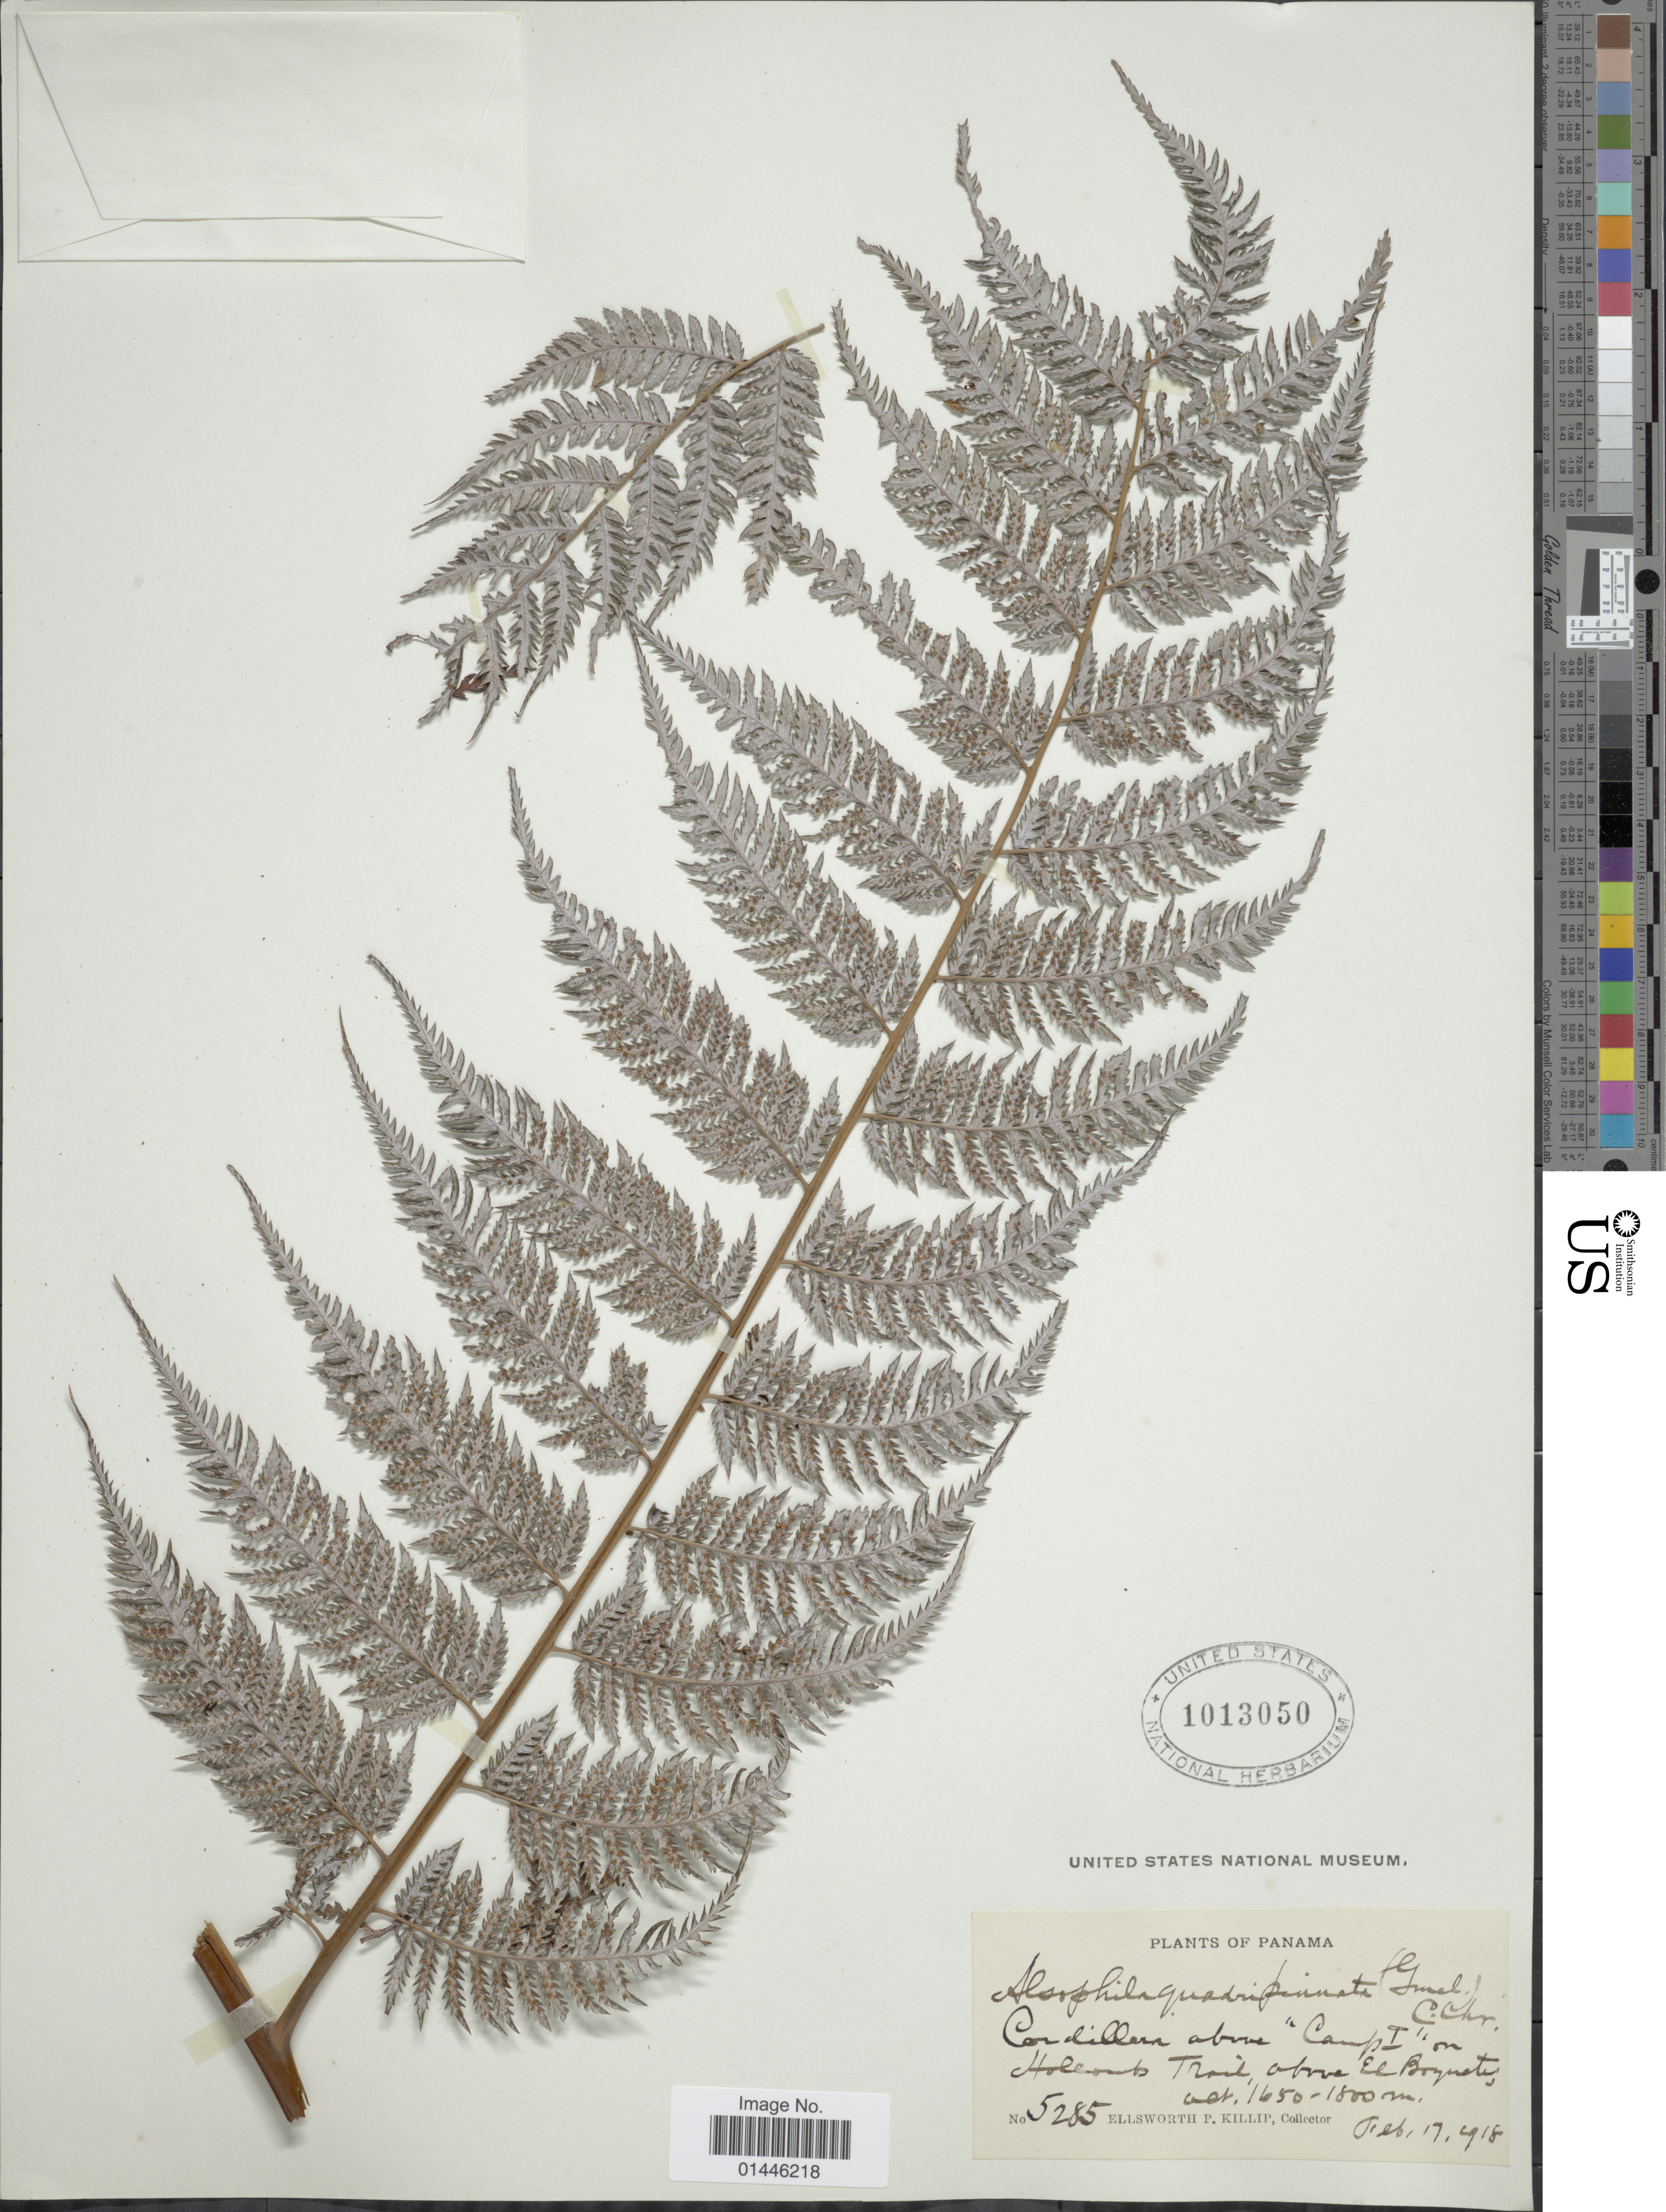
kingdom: Plantae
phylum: Tracheophyta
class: Polypodiopsida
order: Cyatheales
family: Dicksoniaceae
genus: Lophosoria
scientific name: Lophosoria quadripinnata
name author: (J.F. Gmel.) C. Chr.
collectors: E. P. Killip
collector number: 5285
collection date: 1918-02-17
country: Panama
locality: Cordillera above "Camp I" on Holcomb Trail, above El Boquete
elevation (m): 1650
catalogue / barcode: US 1013050